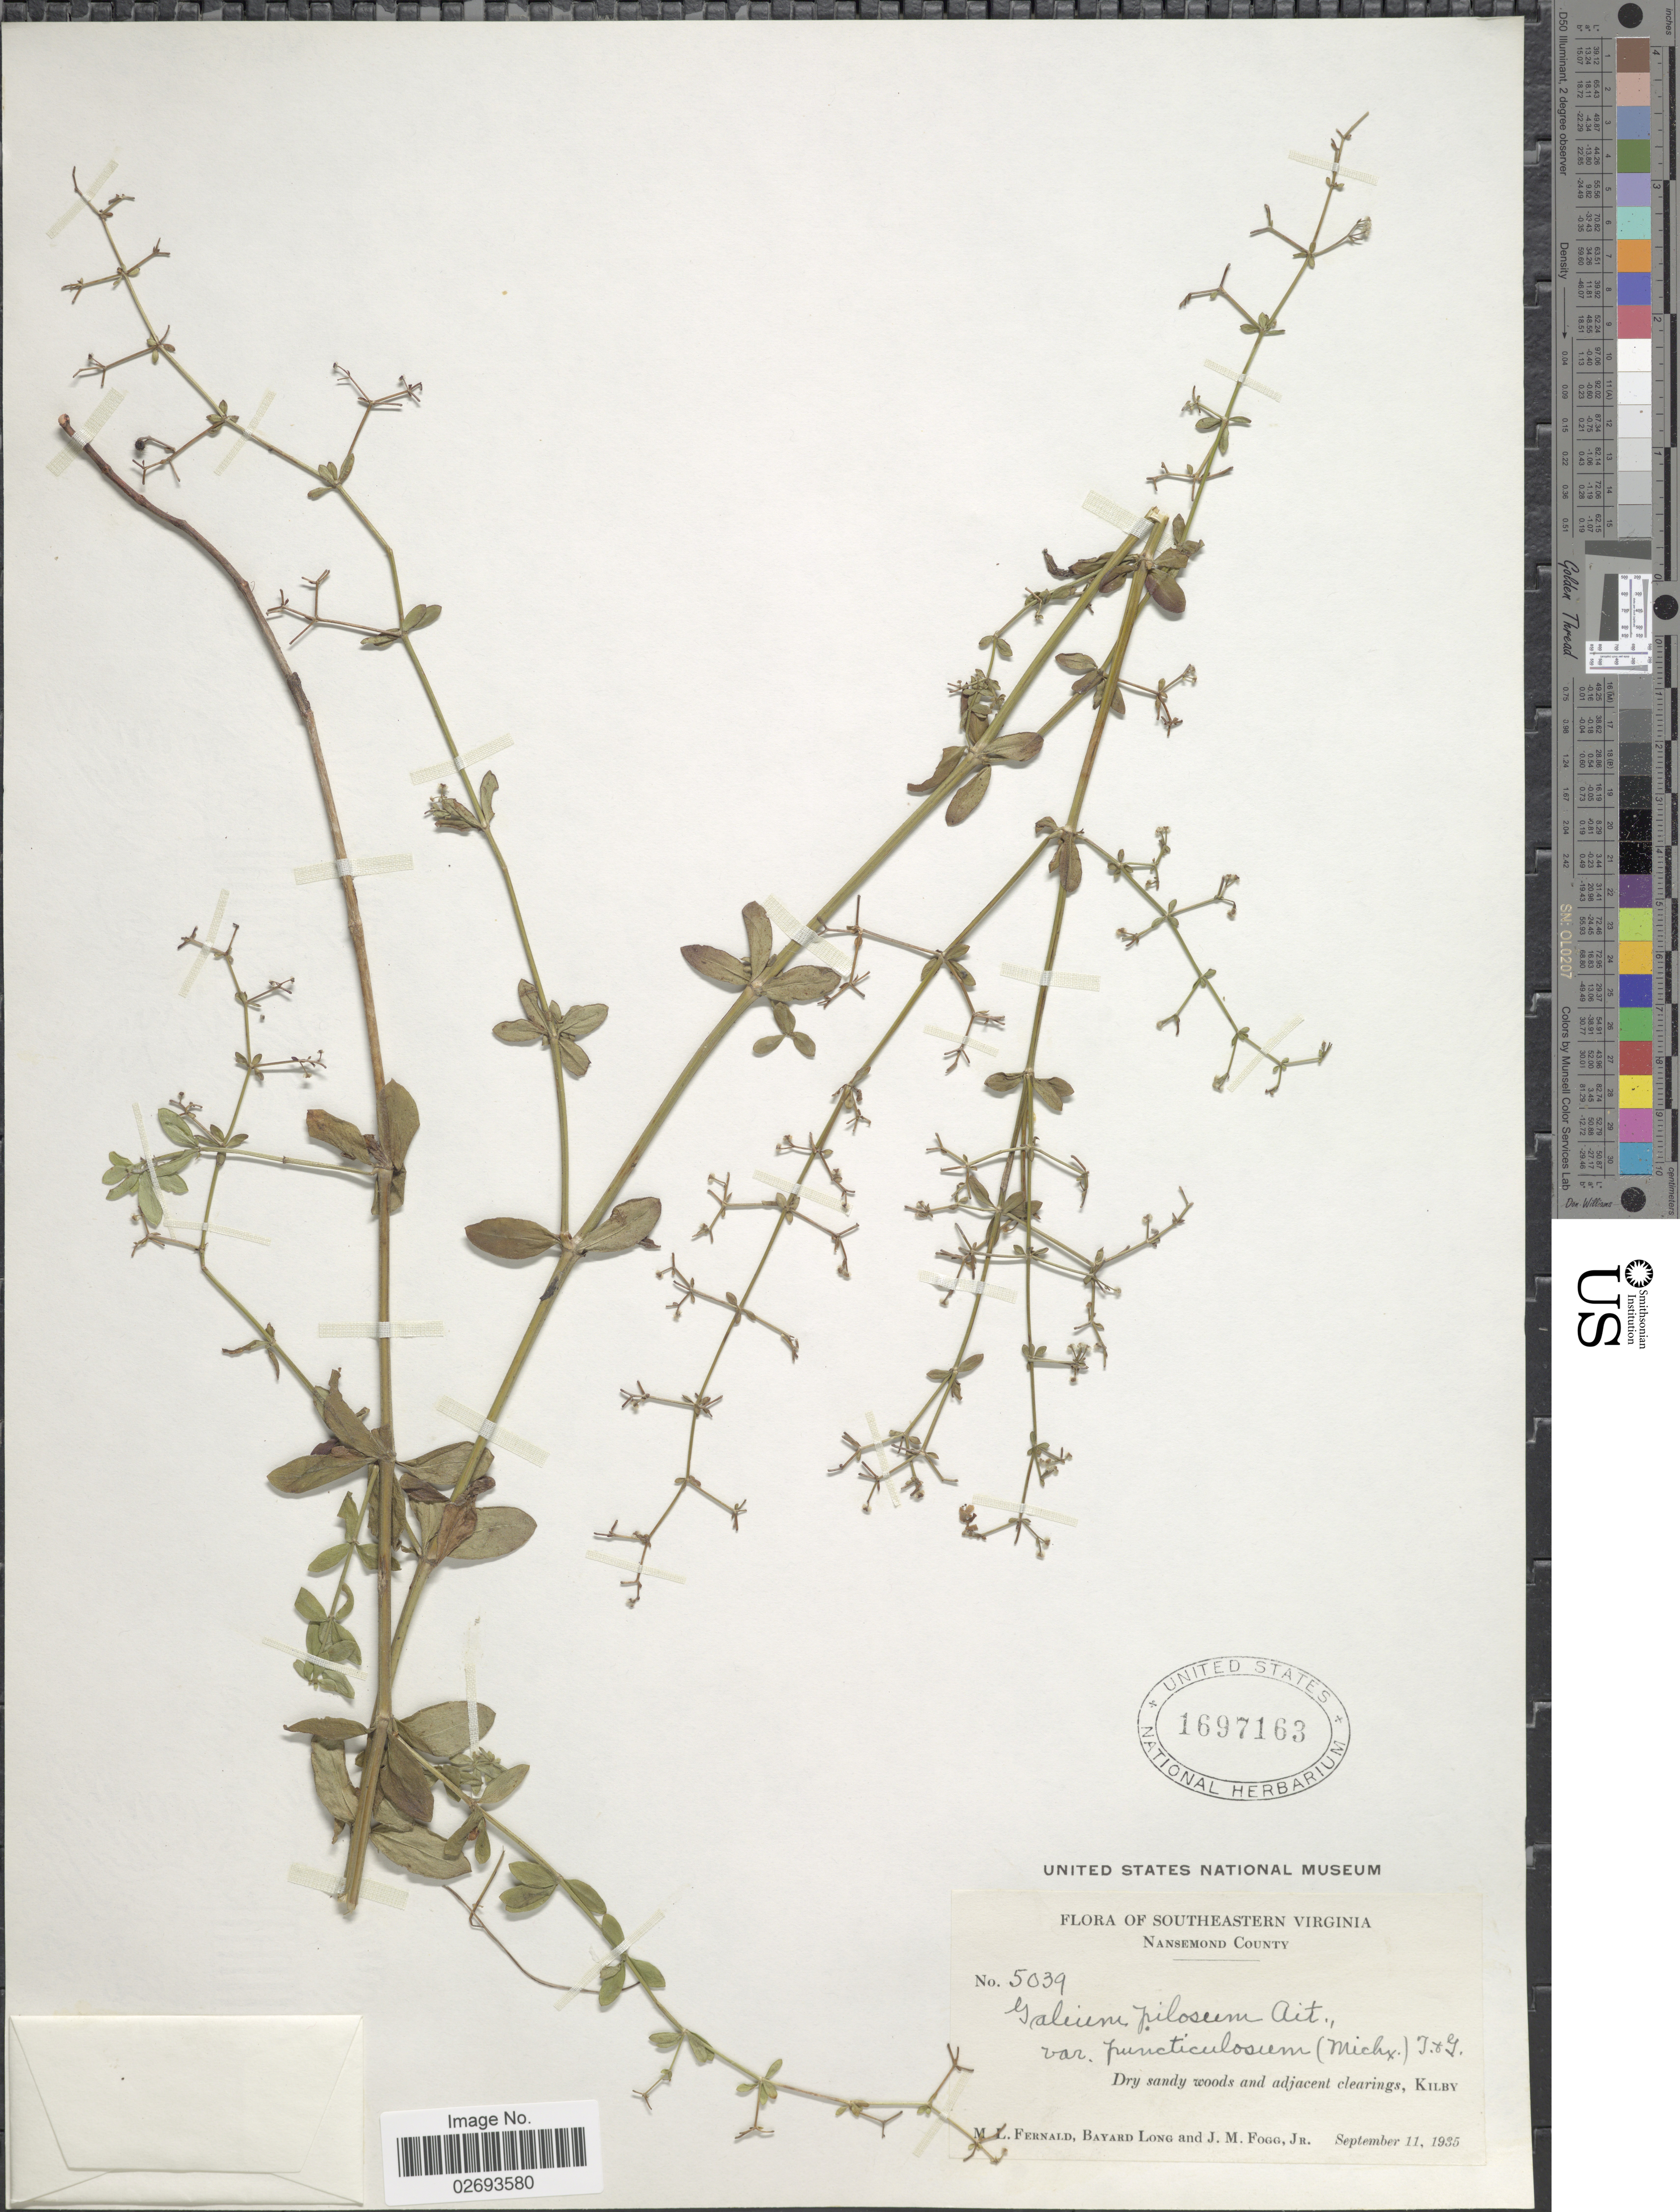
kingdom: Plantae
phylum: Tracheophyta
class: Magnoliopsida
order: Gentianales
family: Rubiaceae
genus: Galium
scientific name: Galium pilosum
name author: Aiton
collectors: M. L. Fernald, B. Long & J. Fogg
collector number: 5039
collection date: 1935-09-11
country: United States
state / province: Virginia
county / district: City of Suffolk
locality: Southeastern Virginia, Nansemond County, Dry sandy woods and adjacent clearings, Kilby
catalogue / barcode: US 1697163